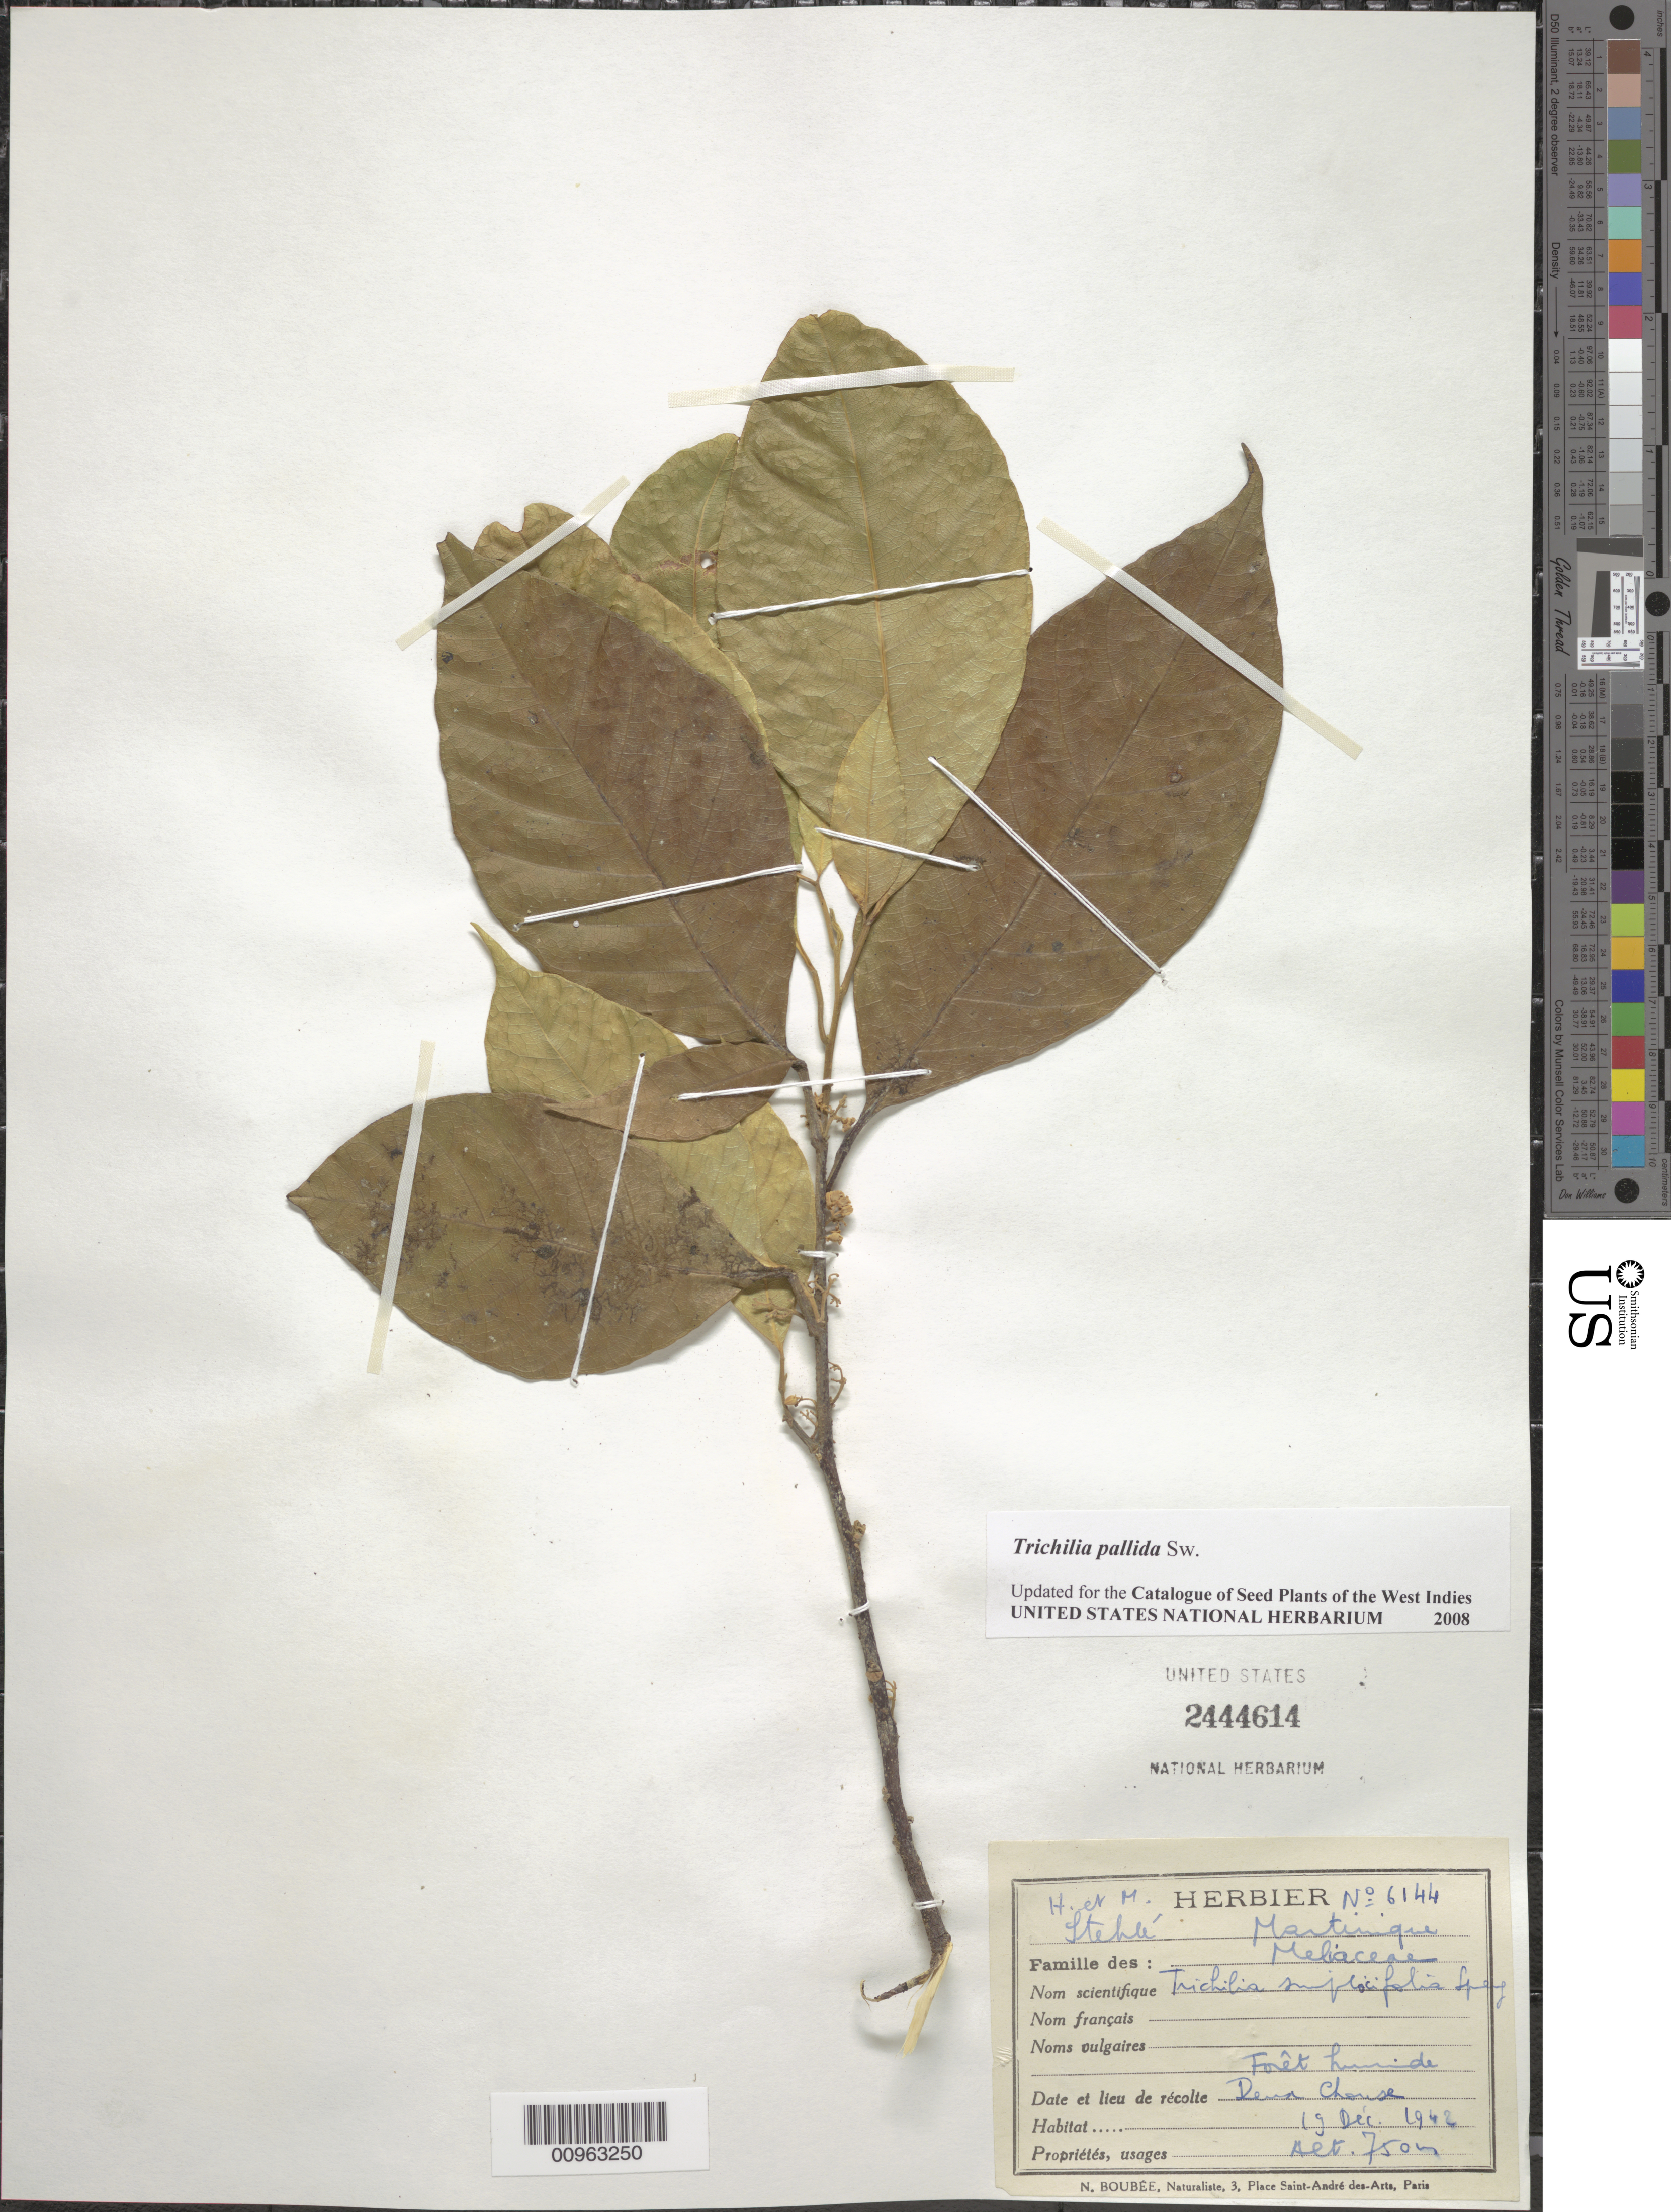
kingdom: Plantae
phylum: Tracheophyta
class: Magnoliopsida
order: Sapindales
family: Meliaceae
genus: Trichilia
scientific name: Trichilia pallida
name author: Sw.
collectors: H. Stehlé & M. Stehlé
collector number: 6144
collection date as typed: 19 Dec 1942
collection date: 1942-12-19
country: Martinique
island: Martinique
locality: Deux Choux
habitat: Fôret humide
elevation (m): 750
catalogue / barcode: US 2444614